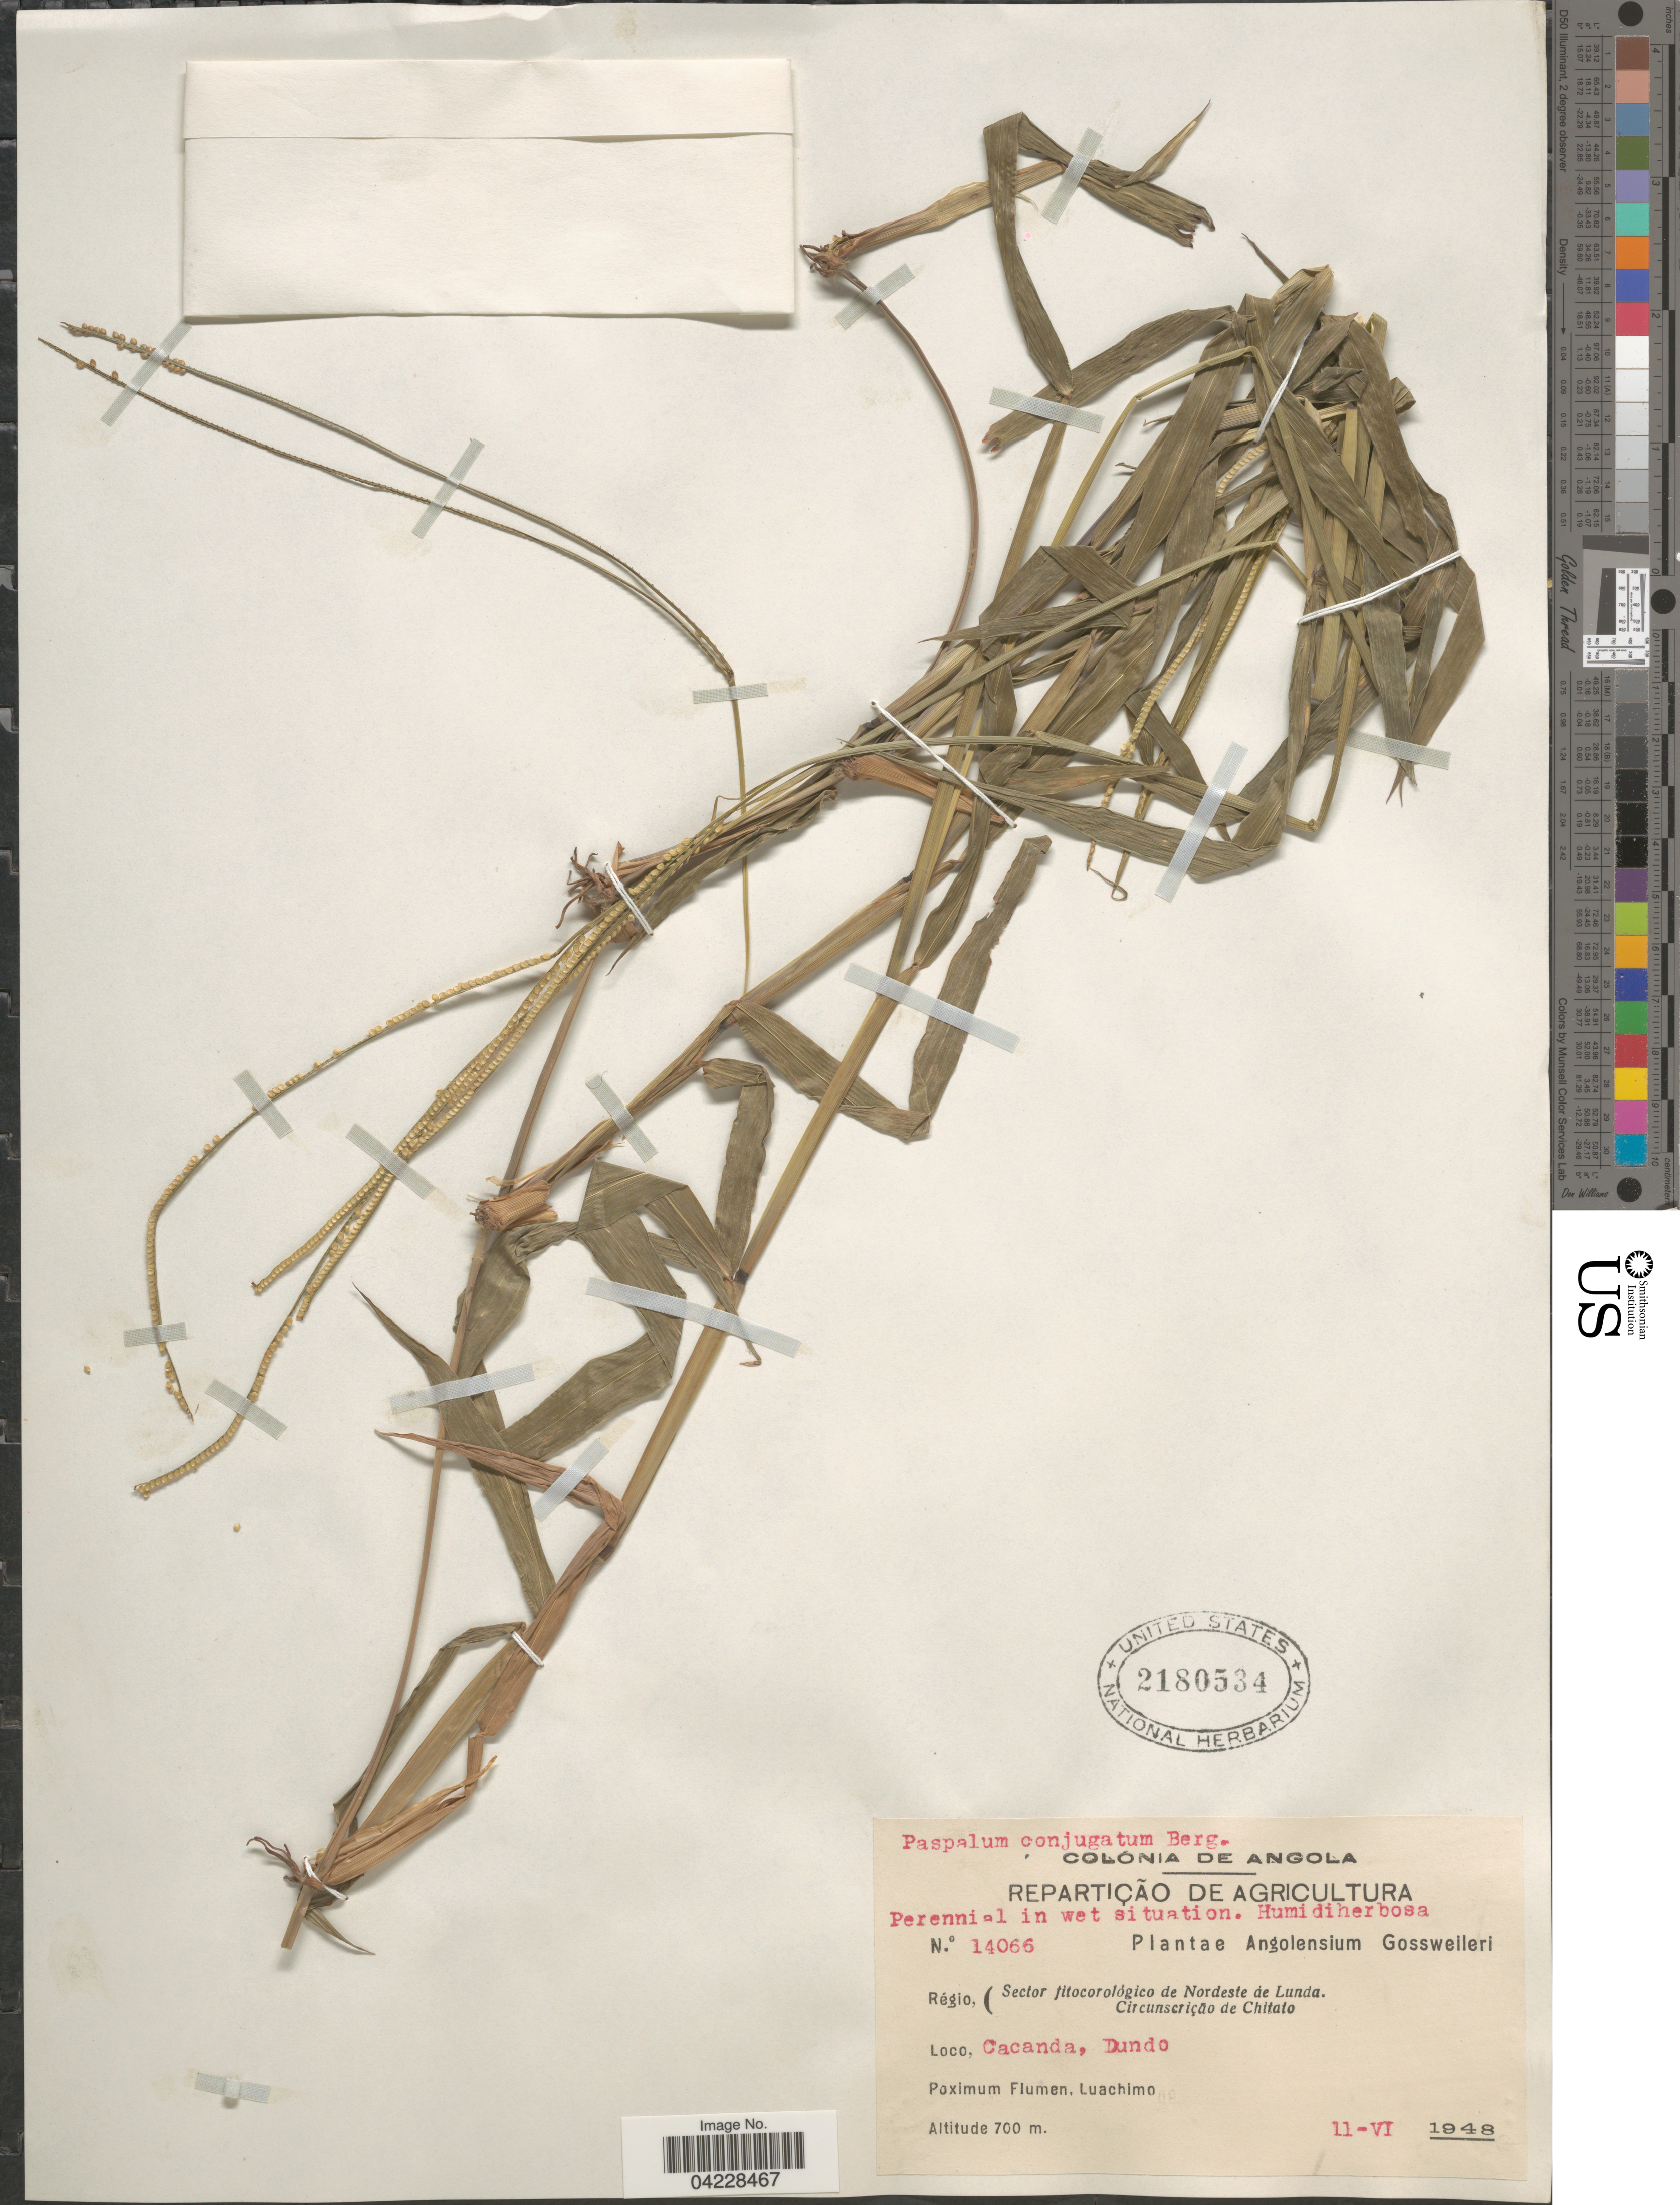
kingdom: Plantae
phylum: Tracheophyta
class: Liliopsida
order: Poales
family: Poaceae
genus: Paspalum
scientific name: Paspalum conjugatum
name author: P.J. Bergius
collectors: -. Gossweiler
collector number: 14066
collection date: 1948-06-11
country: Angola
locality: Colónia de Angola. Angolensium. Cacanda, Dundo. Poximum Flumen, Luachimo.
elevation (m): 700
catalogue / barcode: US 2180534